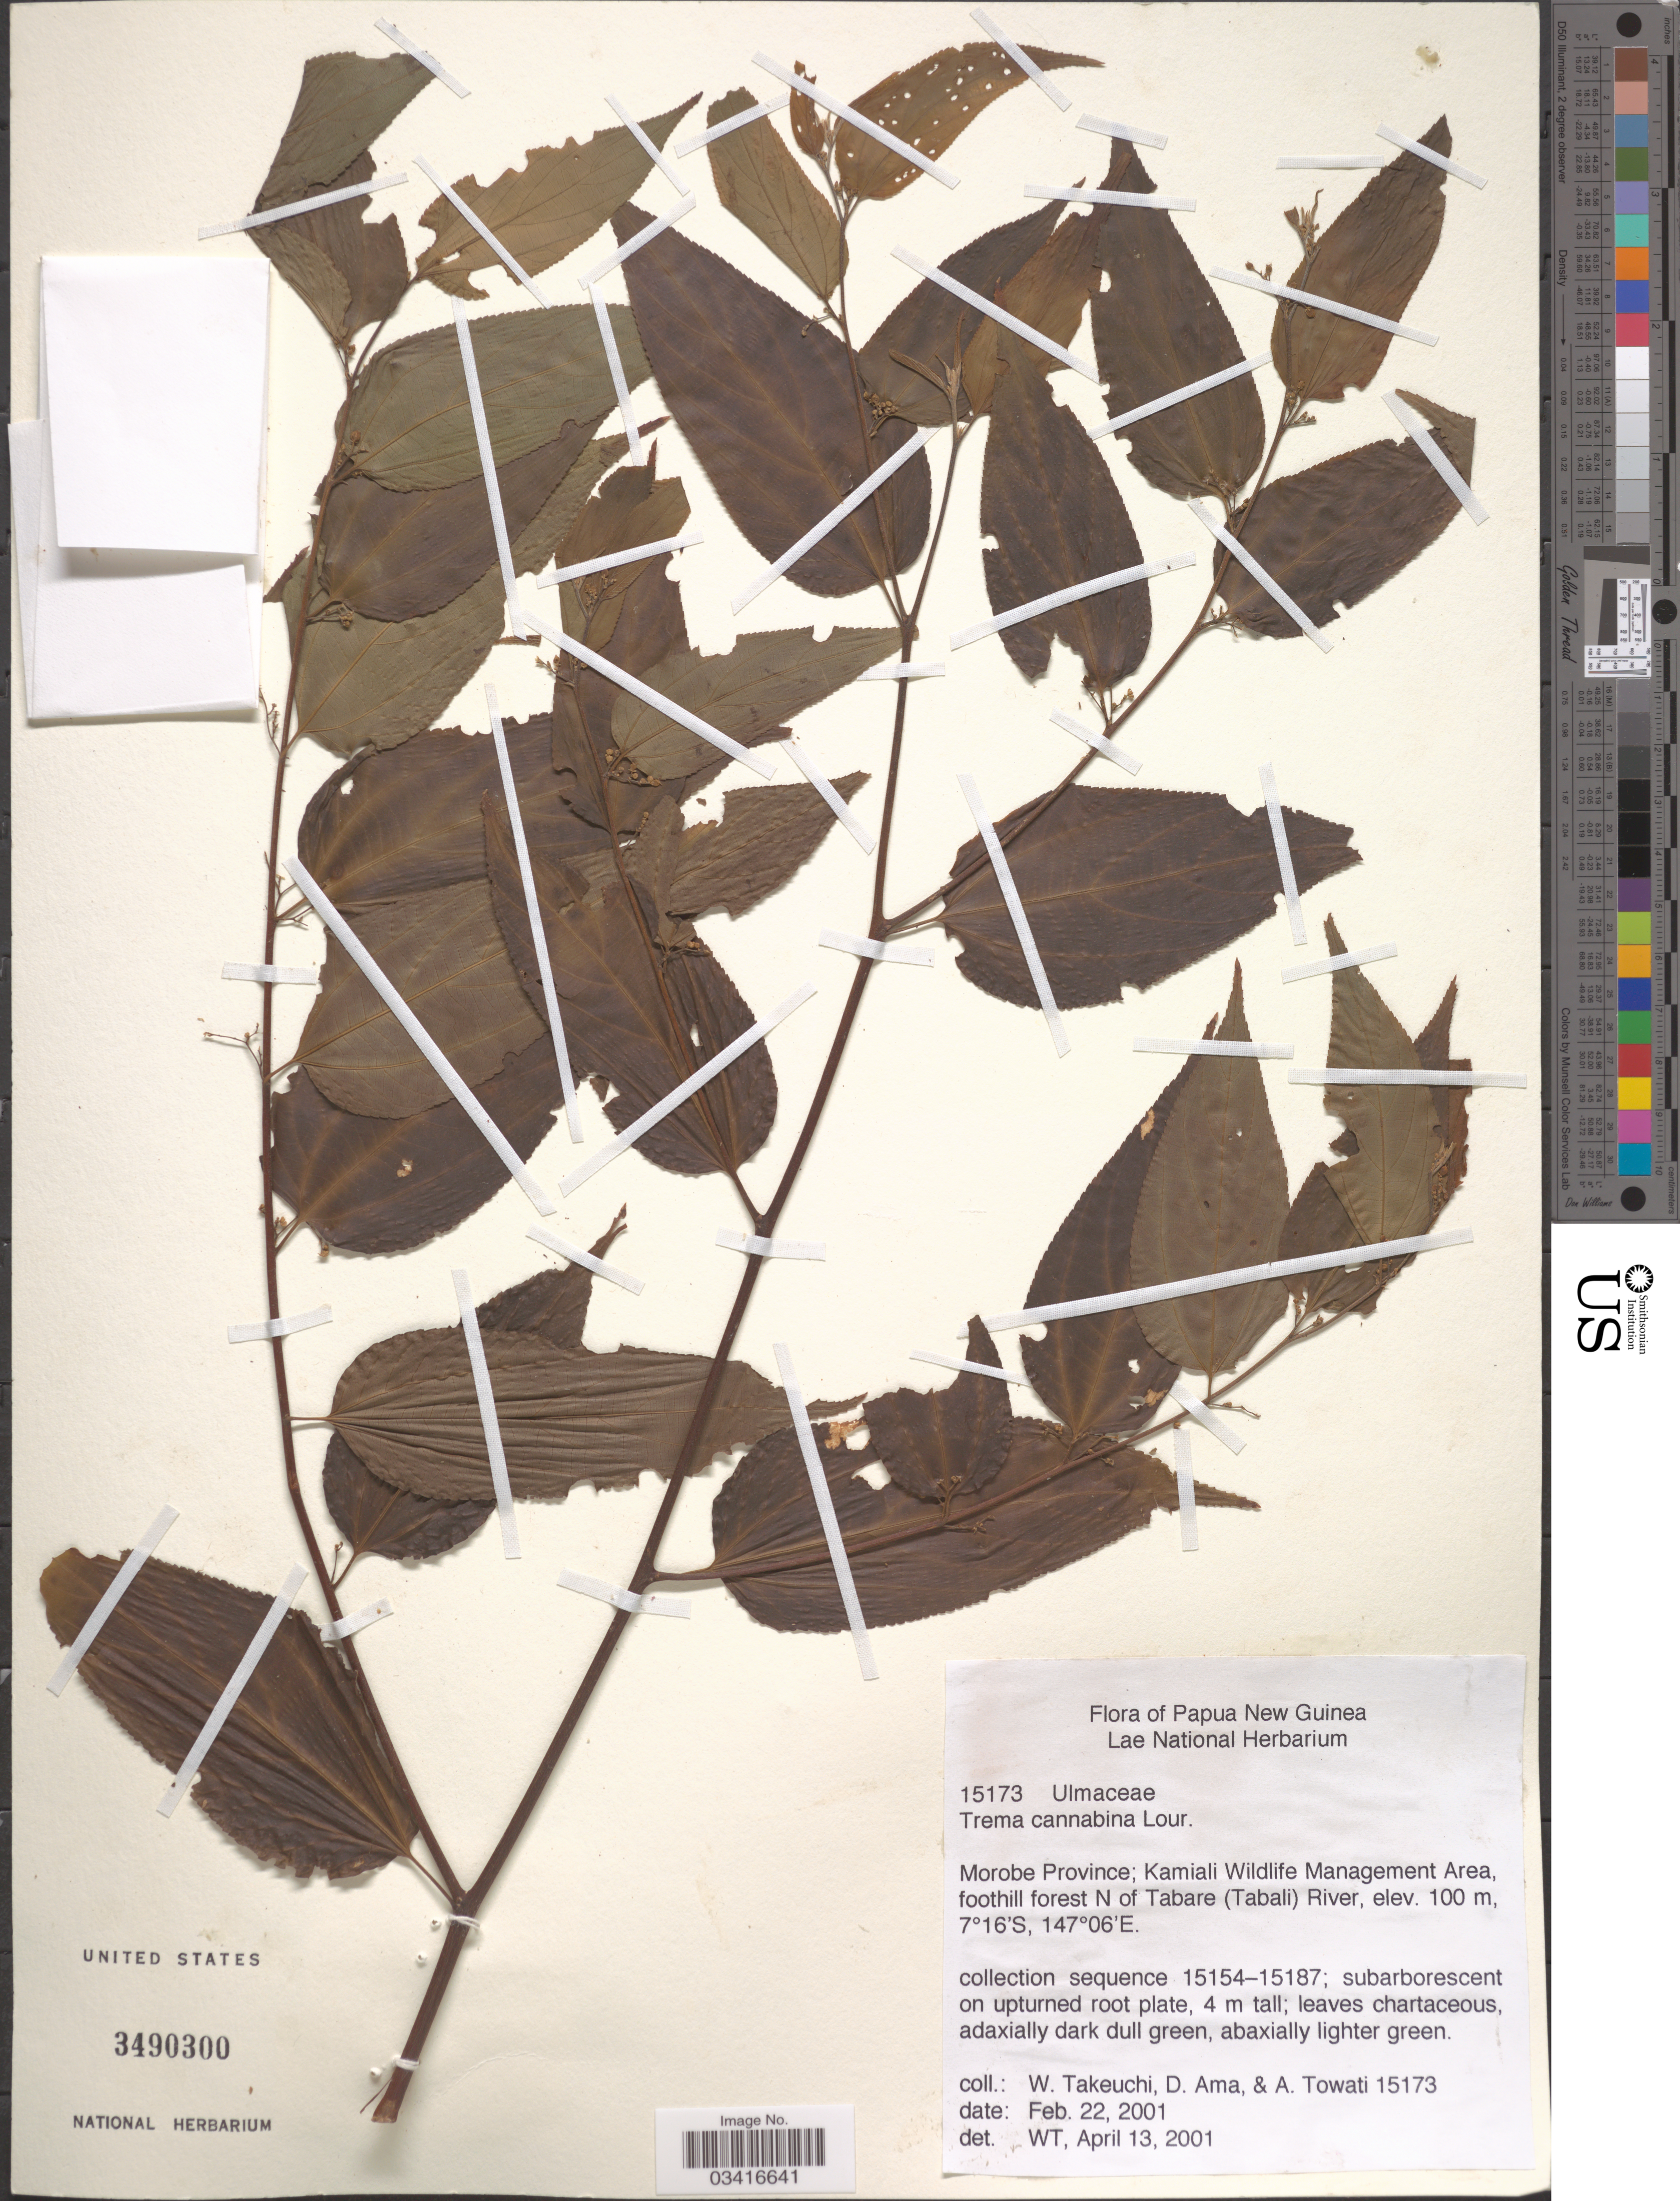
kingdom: Plantae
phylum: Tracheophyta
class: Magnoliopsida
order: Rosales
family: Cannabaceae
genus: Trema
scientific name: Trema cannabina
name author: Lour.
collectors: W. Takeuchi, D. Ama & A. Towati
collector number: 15173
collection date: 2001-02-22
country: Papua New Guinea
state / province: Morobe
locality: Kamiali Wildlife Management Area, foothill forest N of Tabare (Tabali) River.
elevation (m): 100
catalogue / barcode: US 3490300